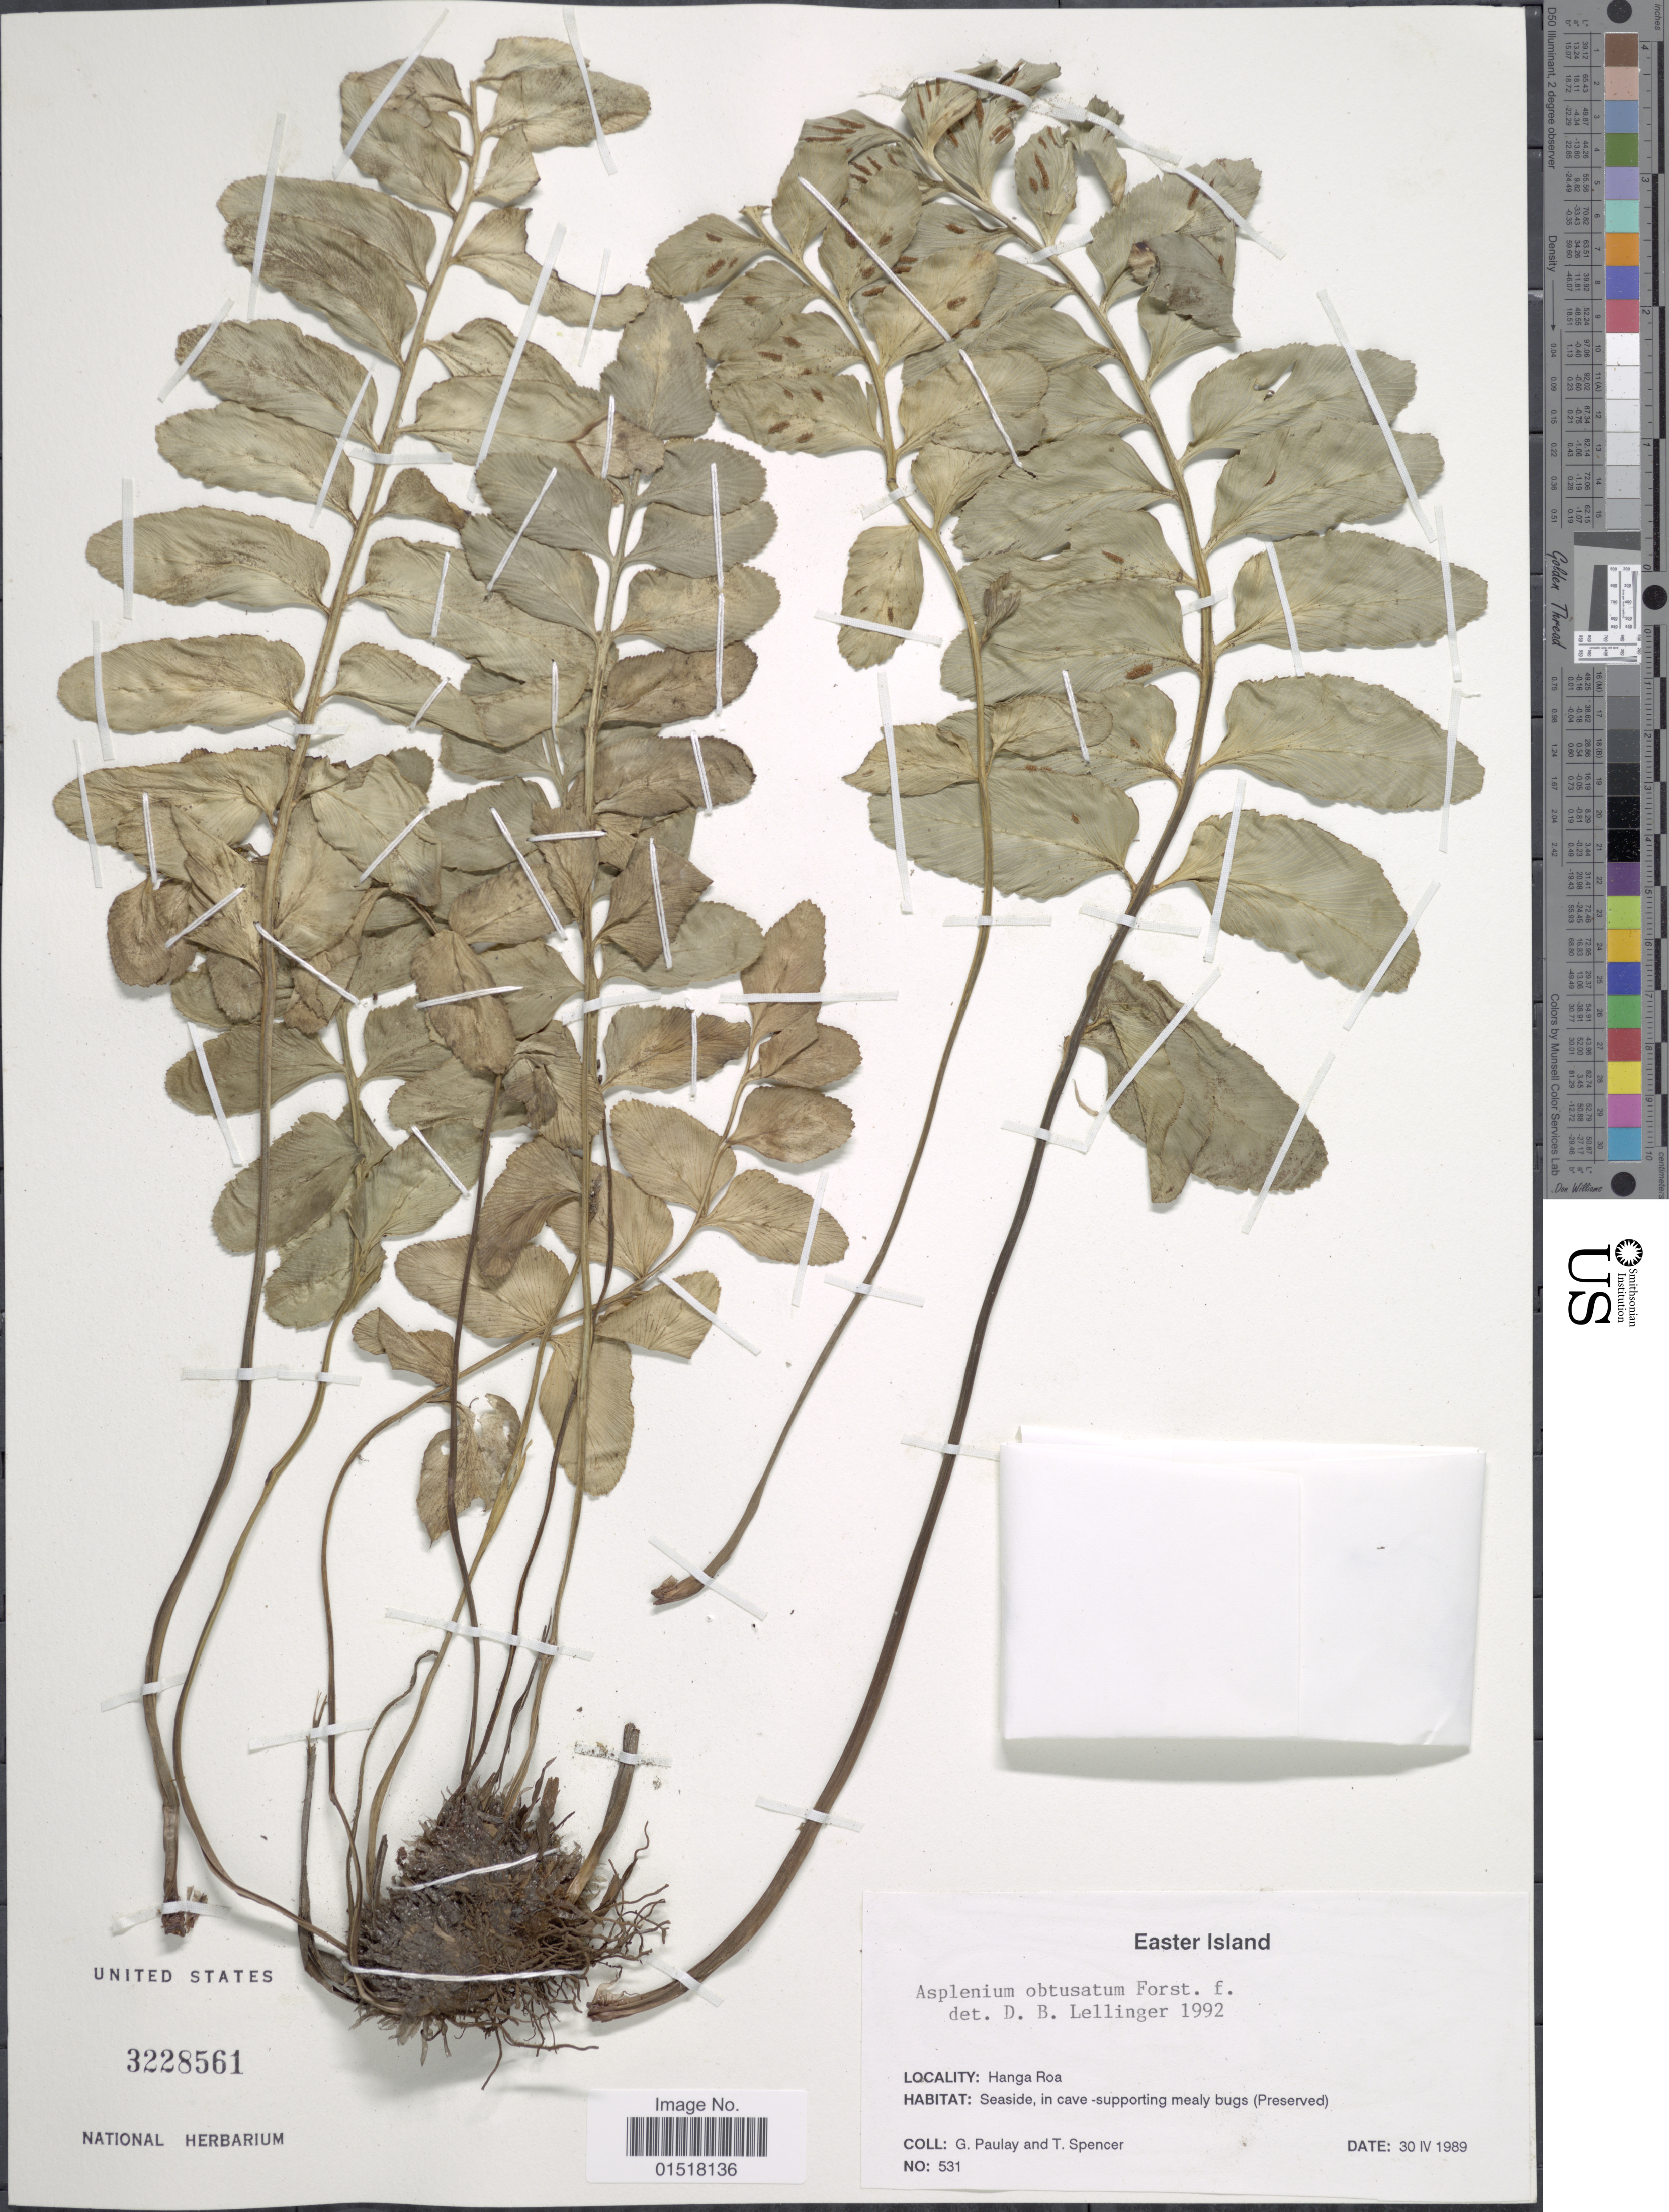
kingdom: Plantae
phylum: Tracheophyta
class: Polypodiopsida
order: Polypodiales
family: Aspleniaceae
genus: Asplenium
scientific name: Asplenium obtusatum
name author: G. Forst.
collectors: G. Paulay & T. Spencer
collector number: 531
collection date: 1989-04-30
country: Chile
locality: Easter Island. Hanga Roa.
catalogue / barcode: US 3228561